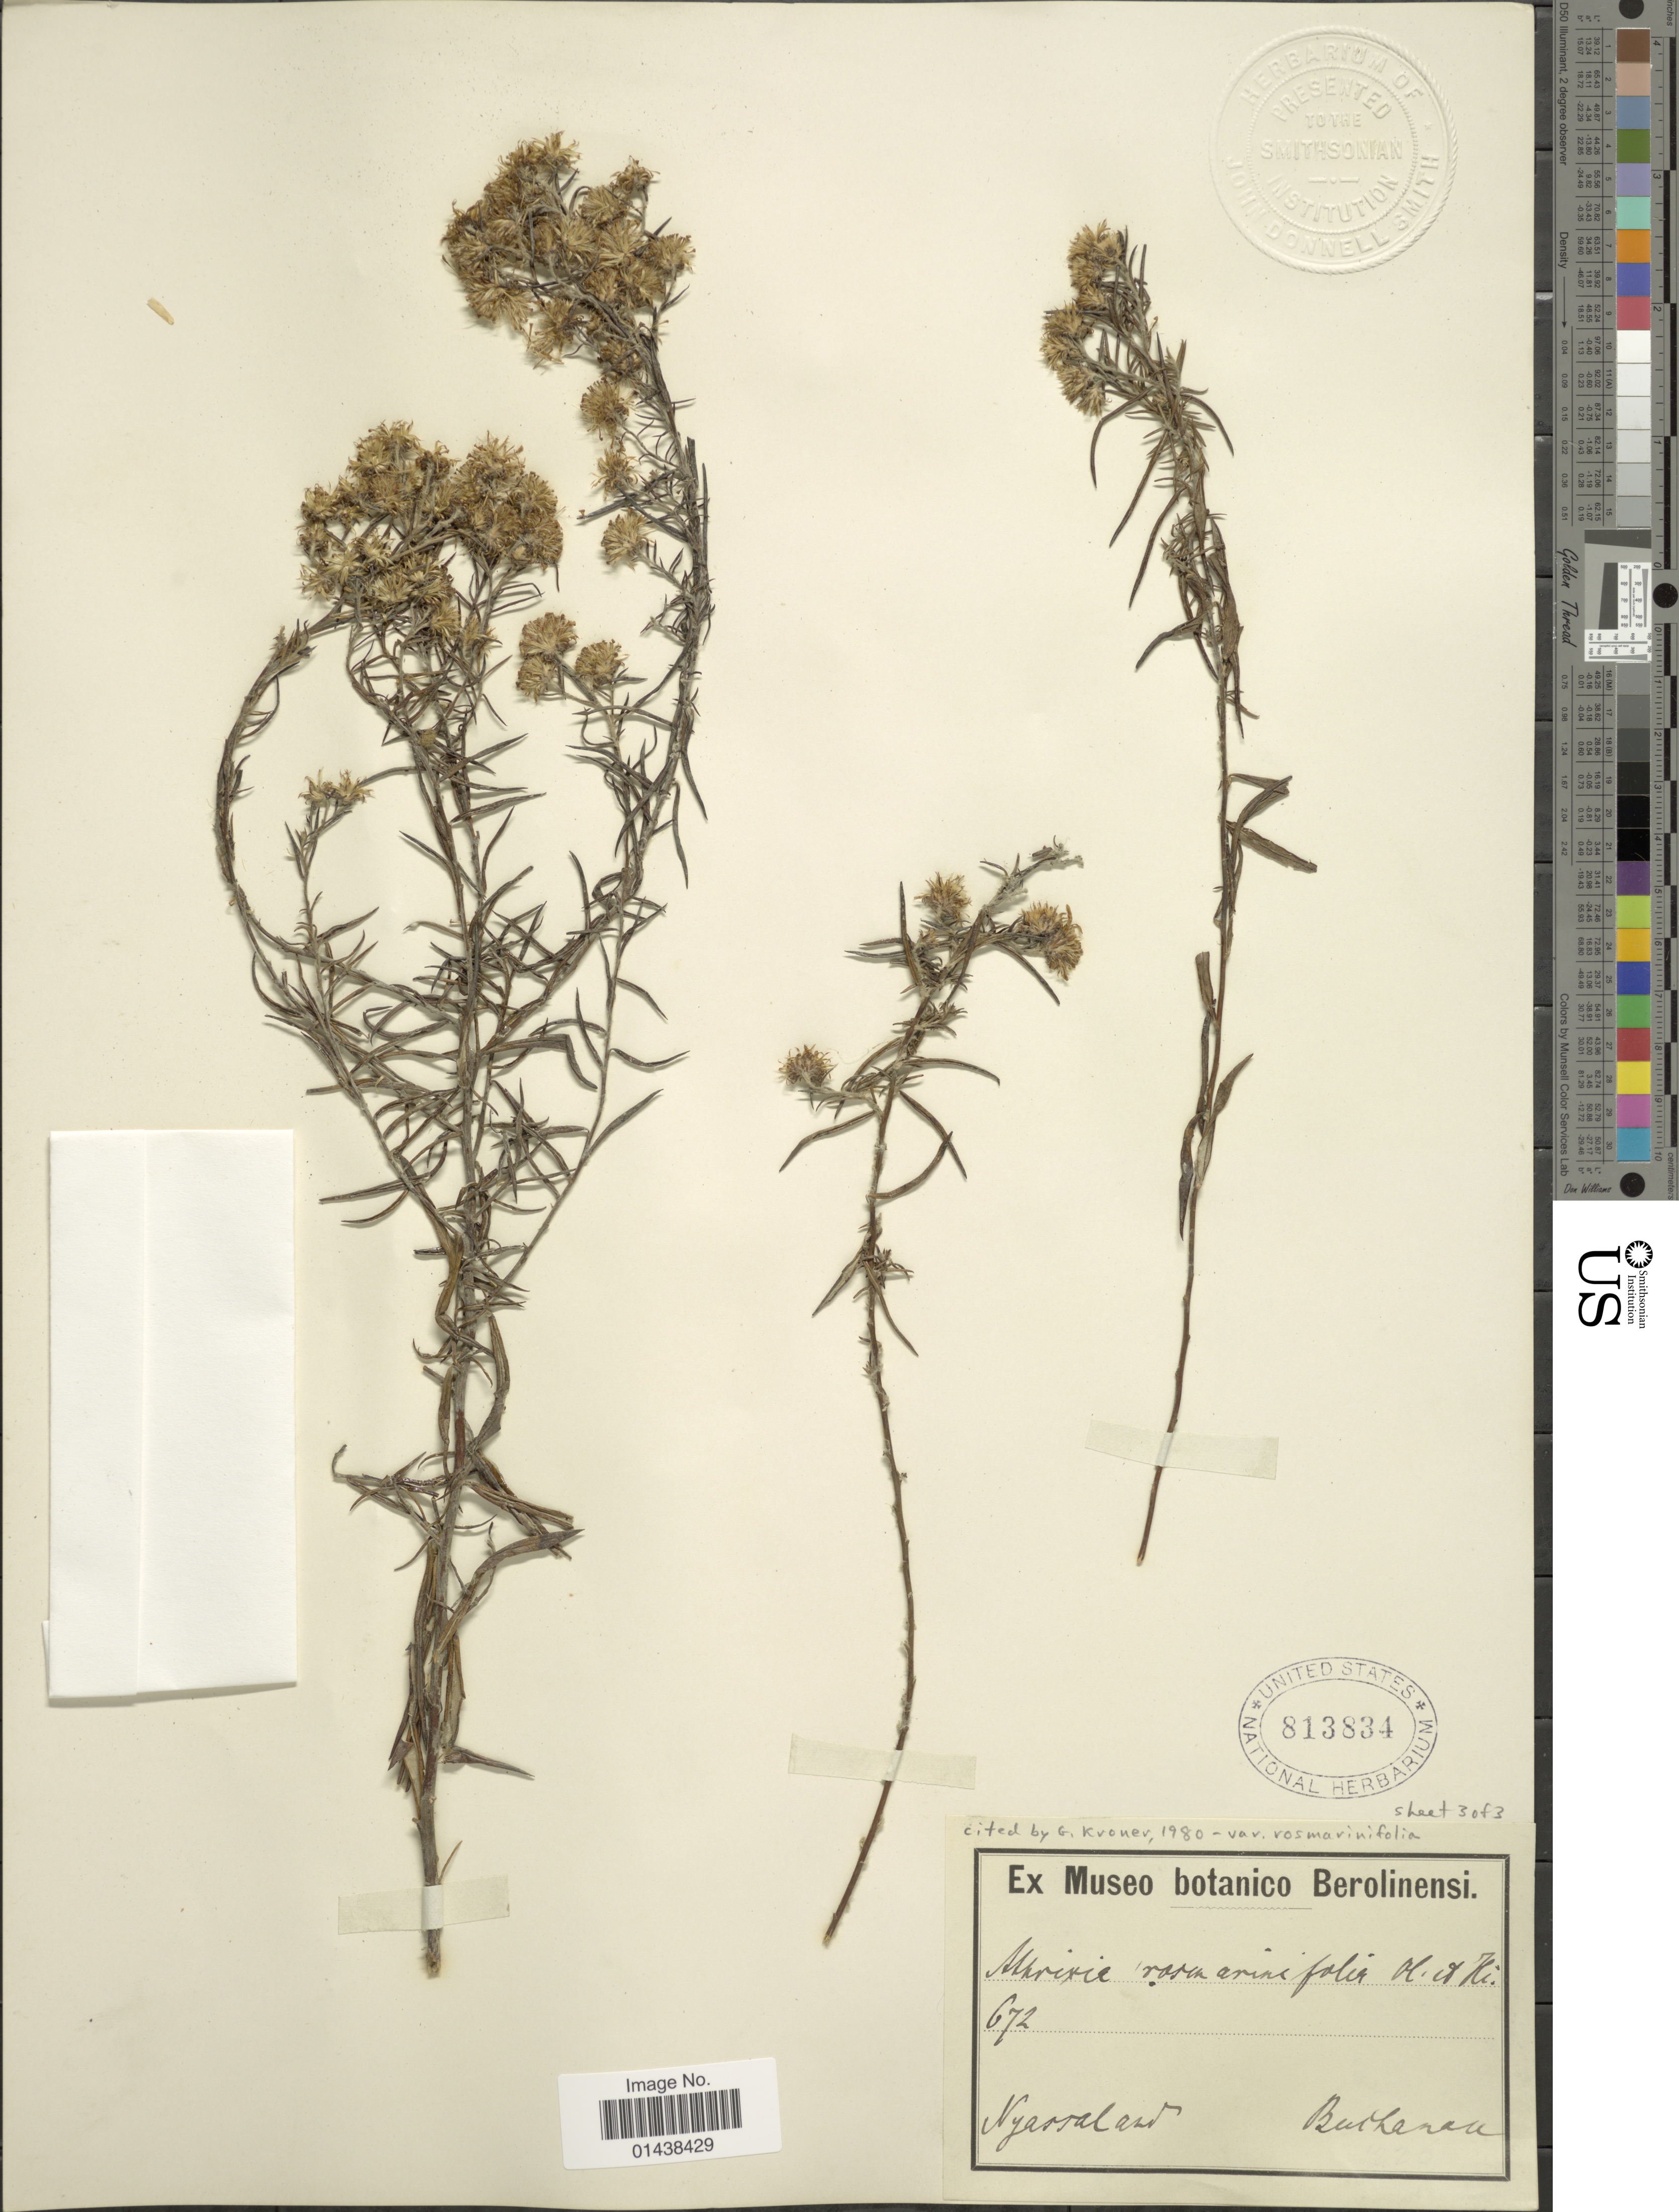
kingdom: Plantae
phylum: Tracheophyta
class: Magnoliopsida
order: Asterales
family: Asteraceae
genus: Athrixia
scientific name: Athrixia rosmarinifolia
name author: (Sch. Bip. ex Walp.) Oliv. & Hiern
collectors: Buchanan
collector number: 672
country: Malawi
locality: Nyassaland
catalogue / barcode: US 813834